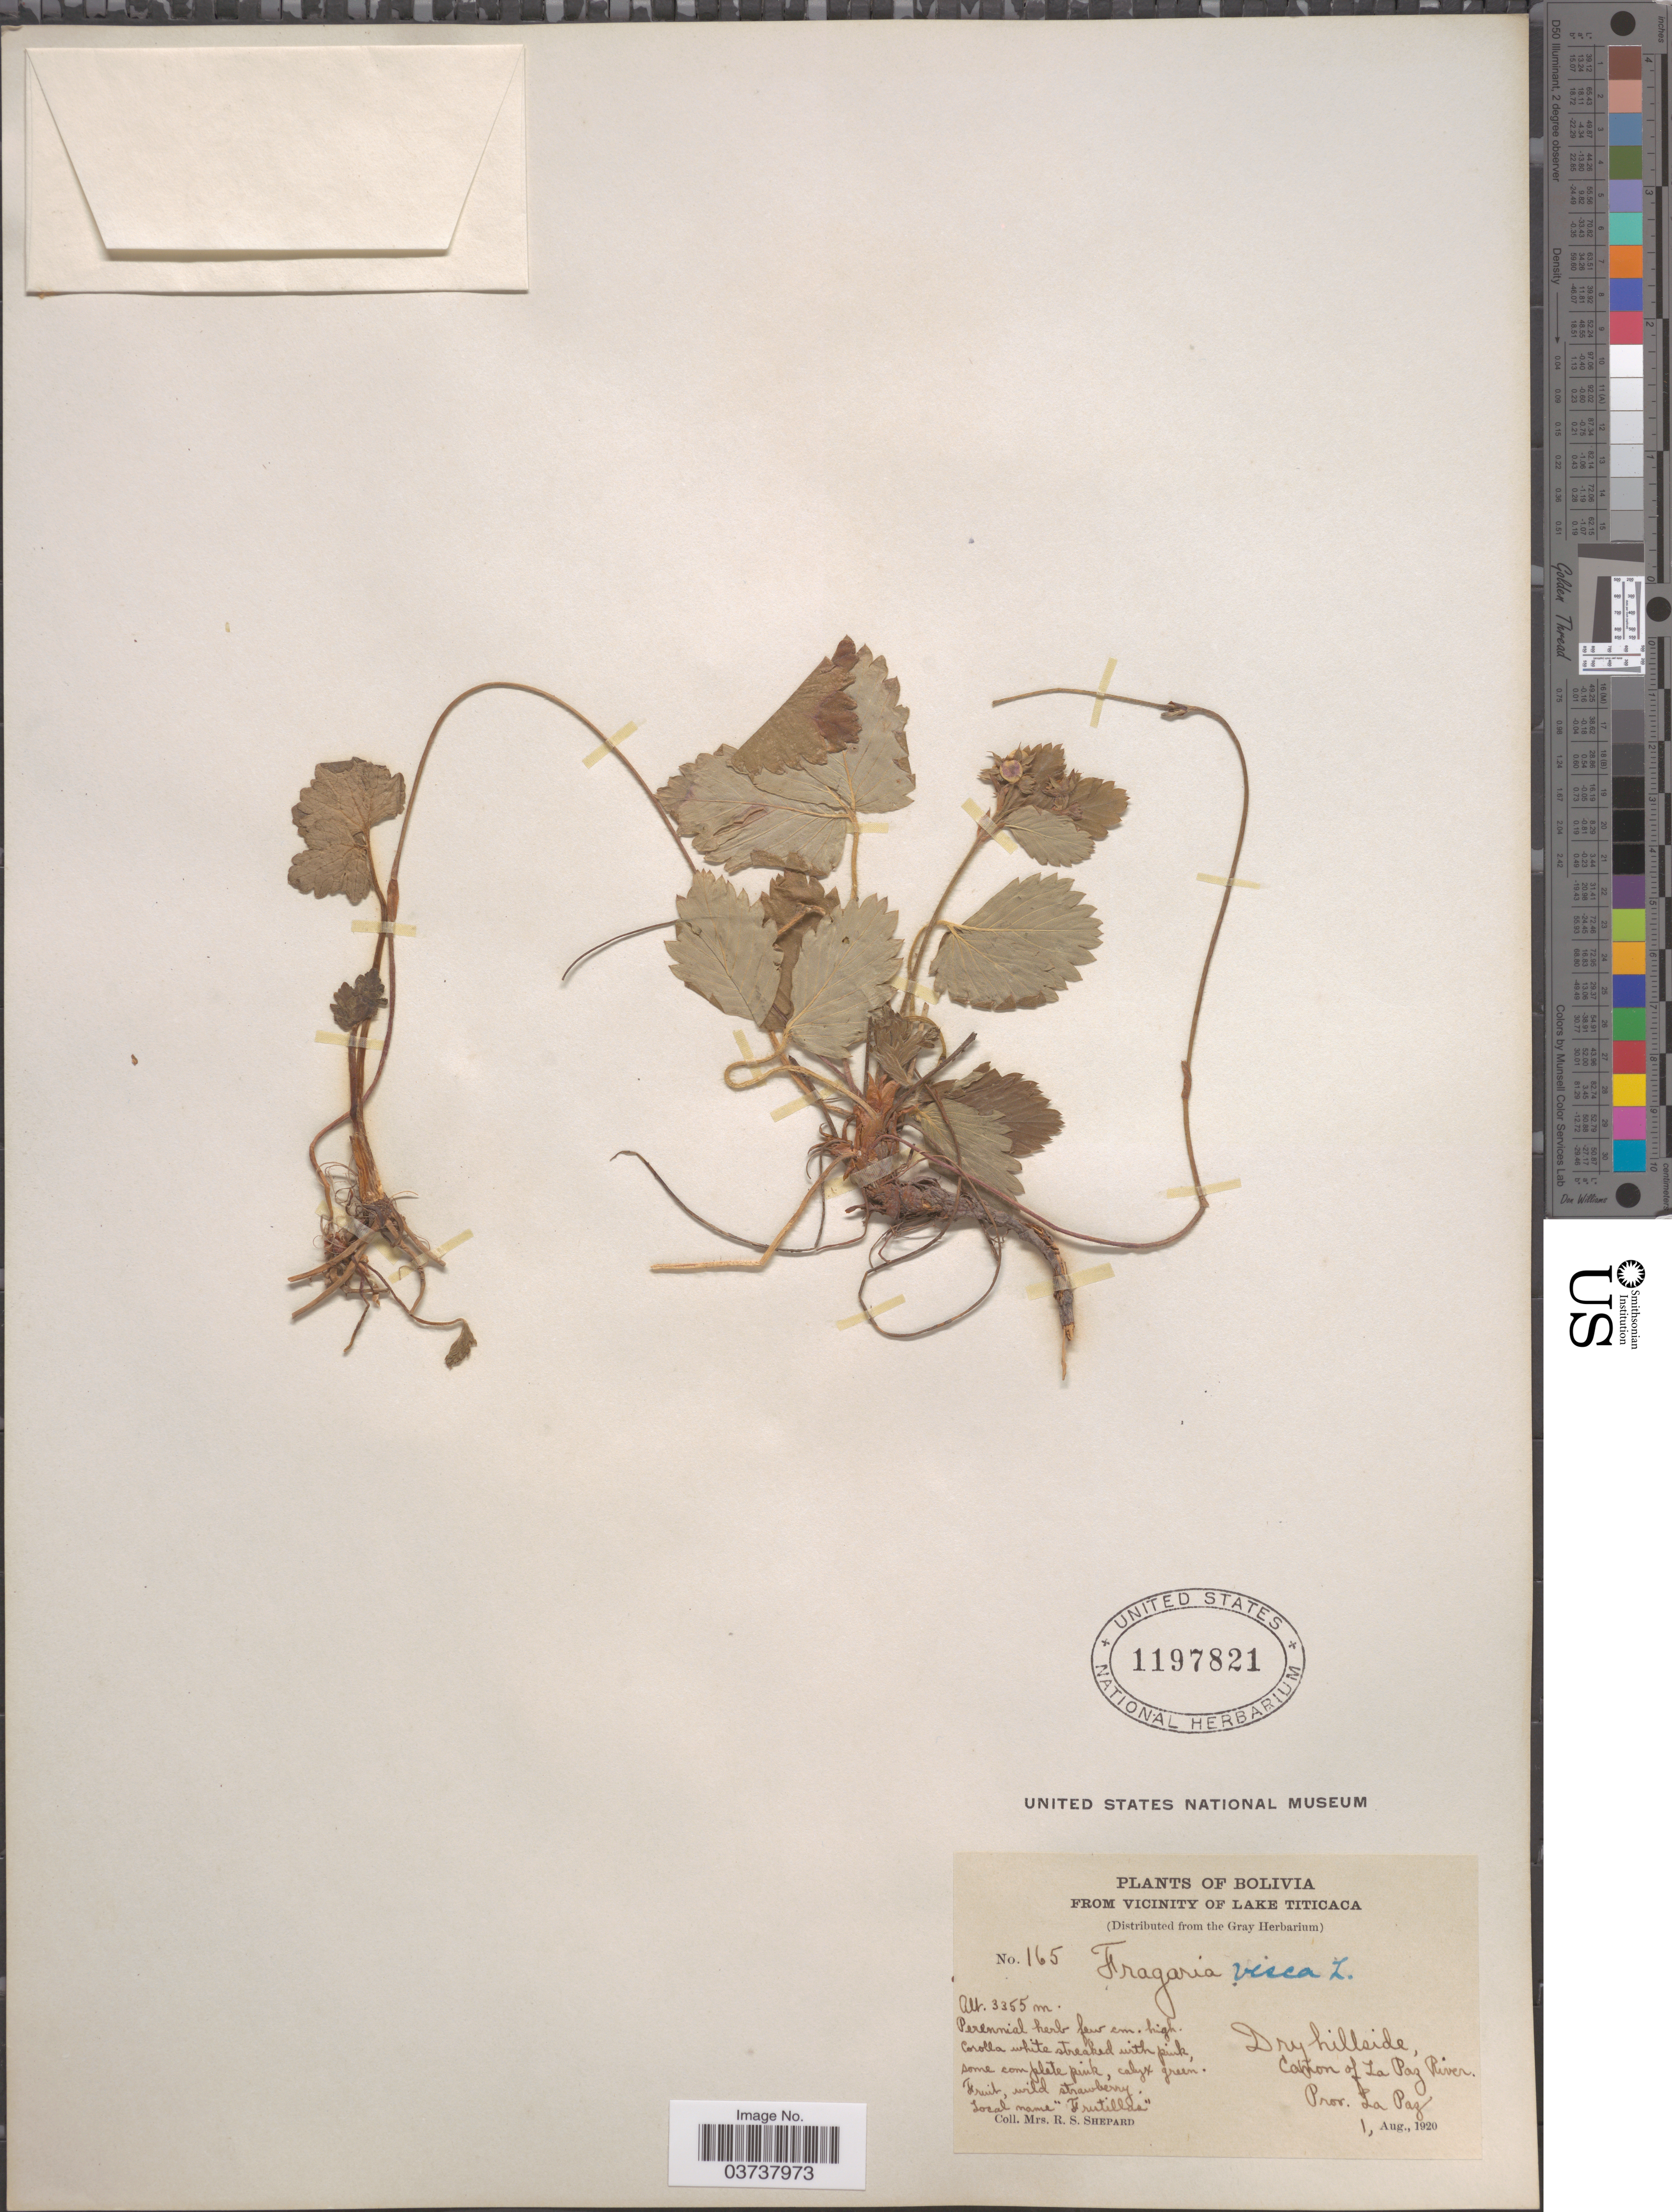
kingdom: Plantae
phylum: Tracheophyta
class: Magnoliopsida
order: Rosales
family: Rosaceae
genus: Fragaria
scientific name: Fragaria vesca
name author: L.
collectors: R. Shepard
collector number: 165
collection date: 1920-08-01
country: Bolivia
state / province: La Paz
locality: Vicinity of Lake Titicaca. Dry hillside, Cañon of La Paz River.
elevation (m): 3355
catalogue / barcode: US 1197821